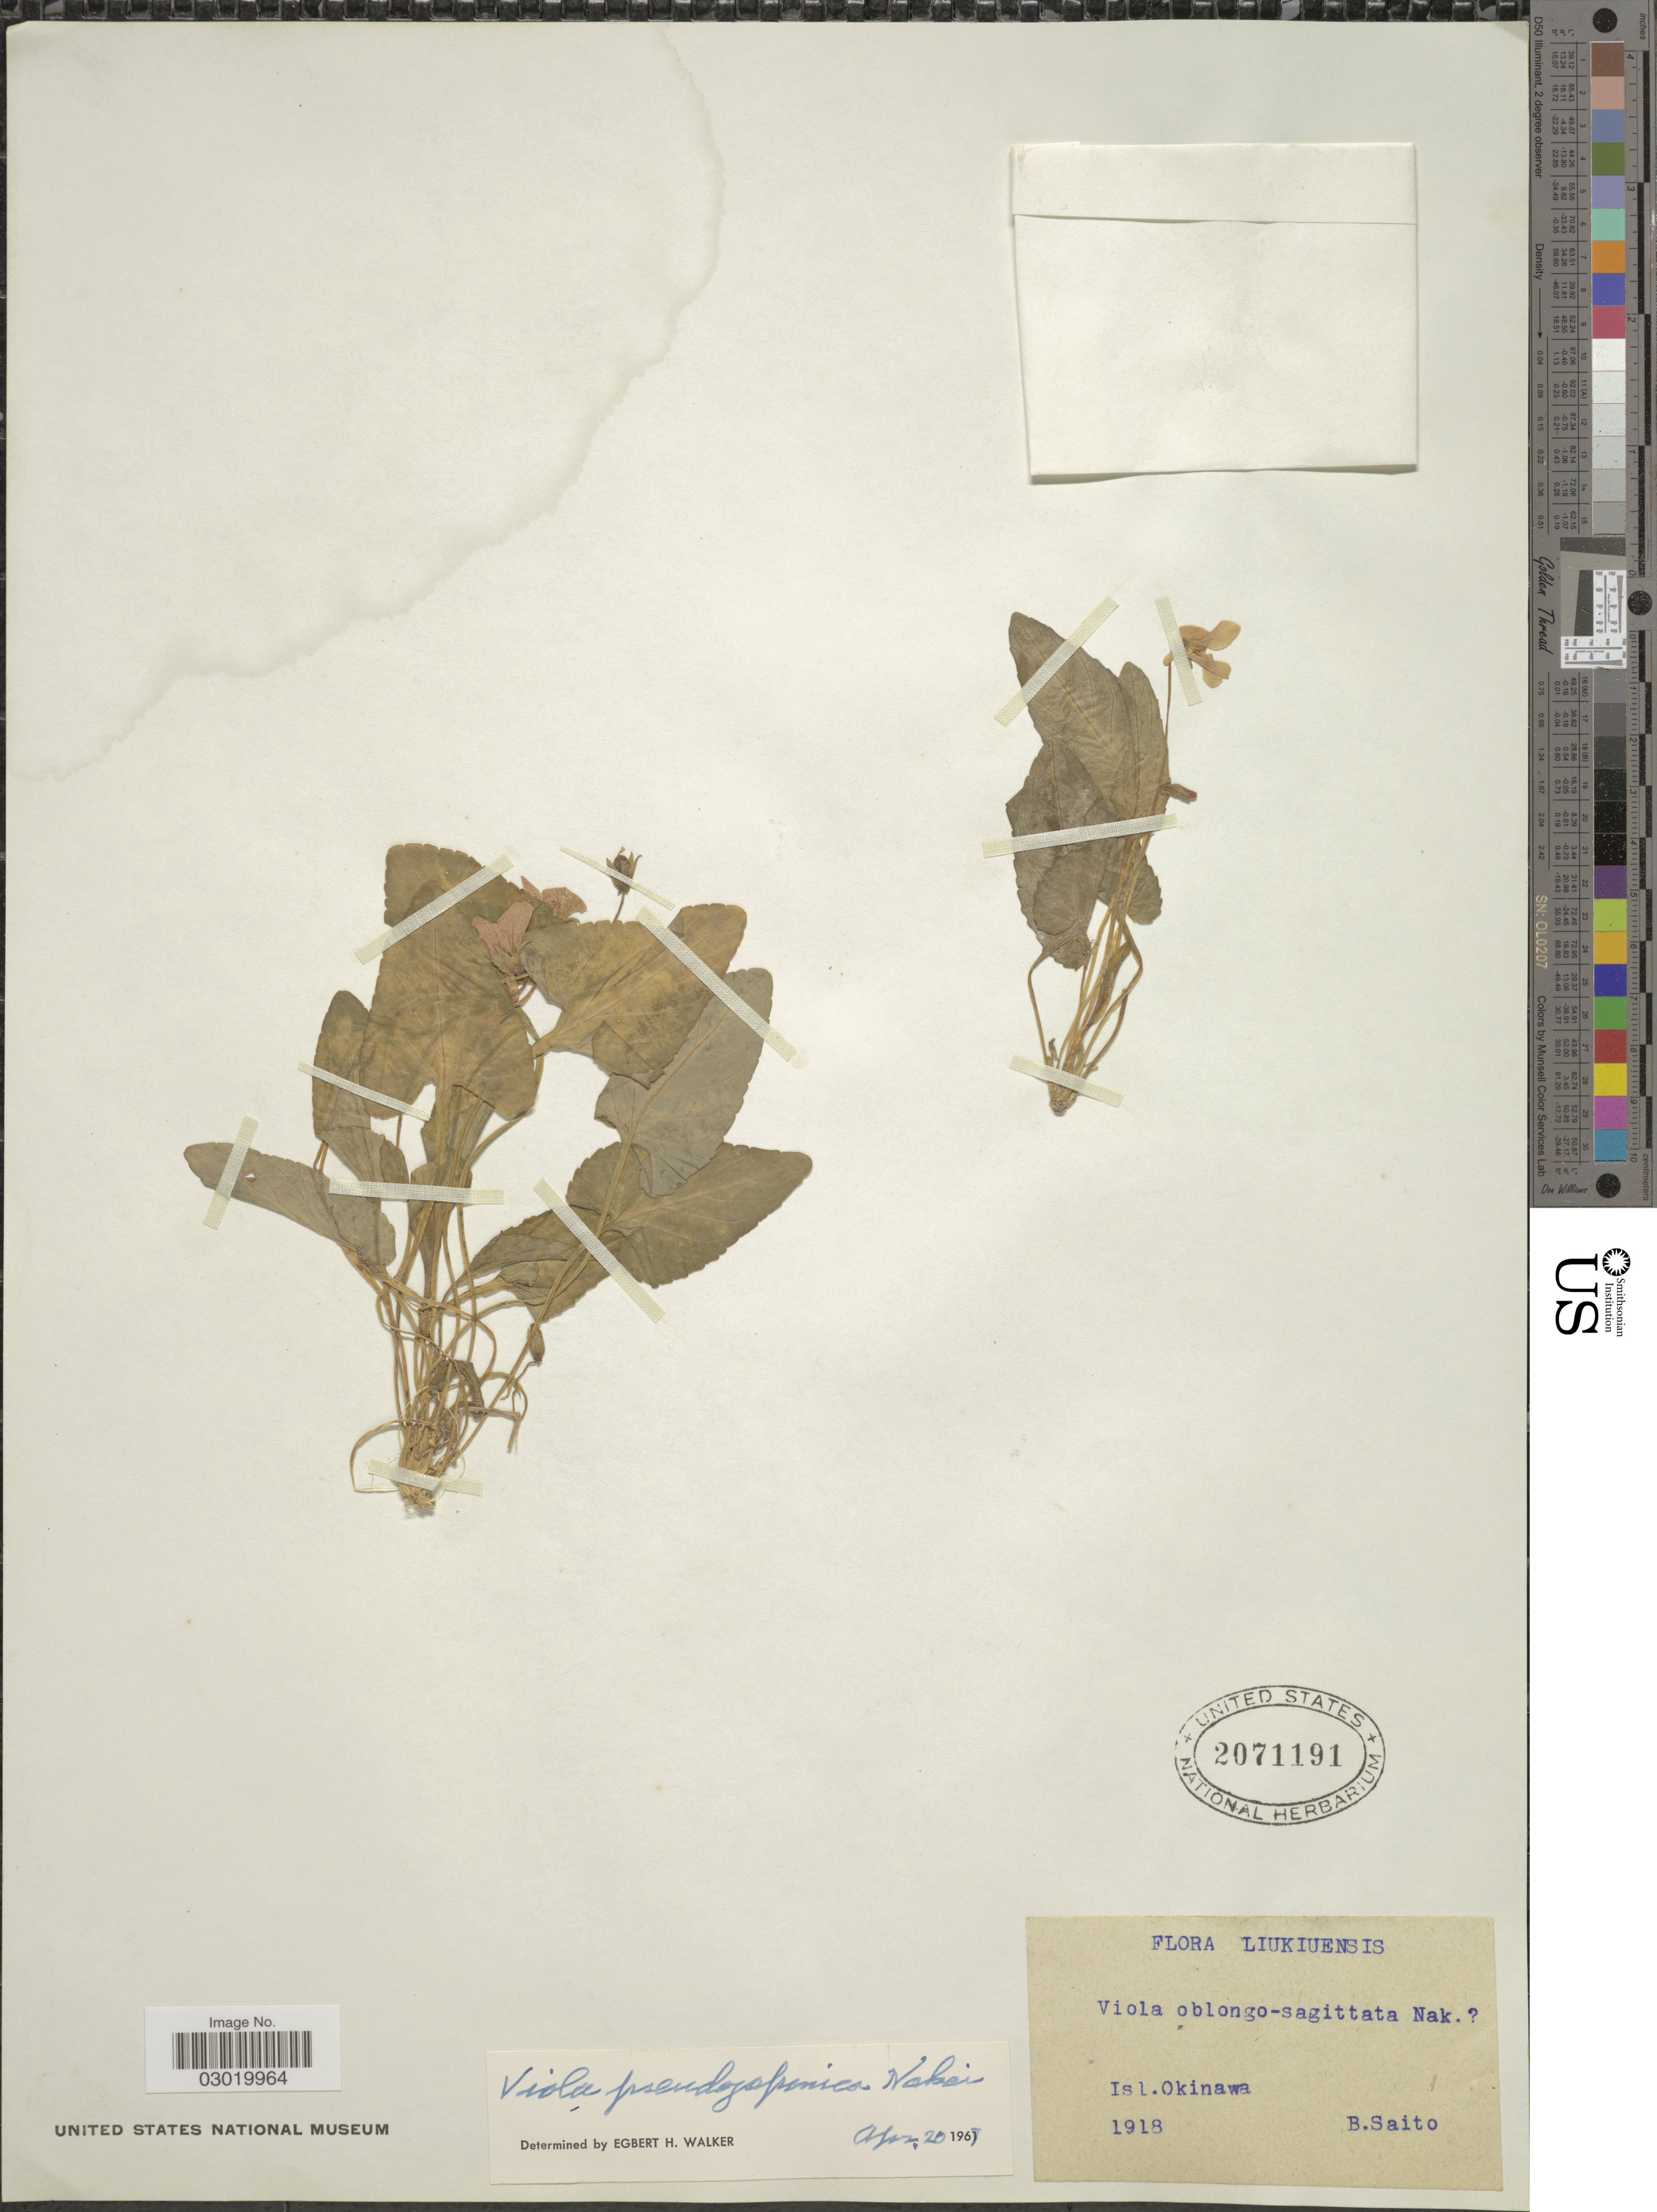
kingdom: Plantae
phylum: Tracheophyta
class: Magnoliopsida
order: Malpighiales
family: Violaceae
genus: Viola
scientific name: Viola pseudojaponica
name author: Nakai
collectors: B. Saito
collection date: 1918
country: Japan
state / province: Okinawa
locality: Liukiuensis. Isl. Okinawa.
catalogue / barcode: US 2071191